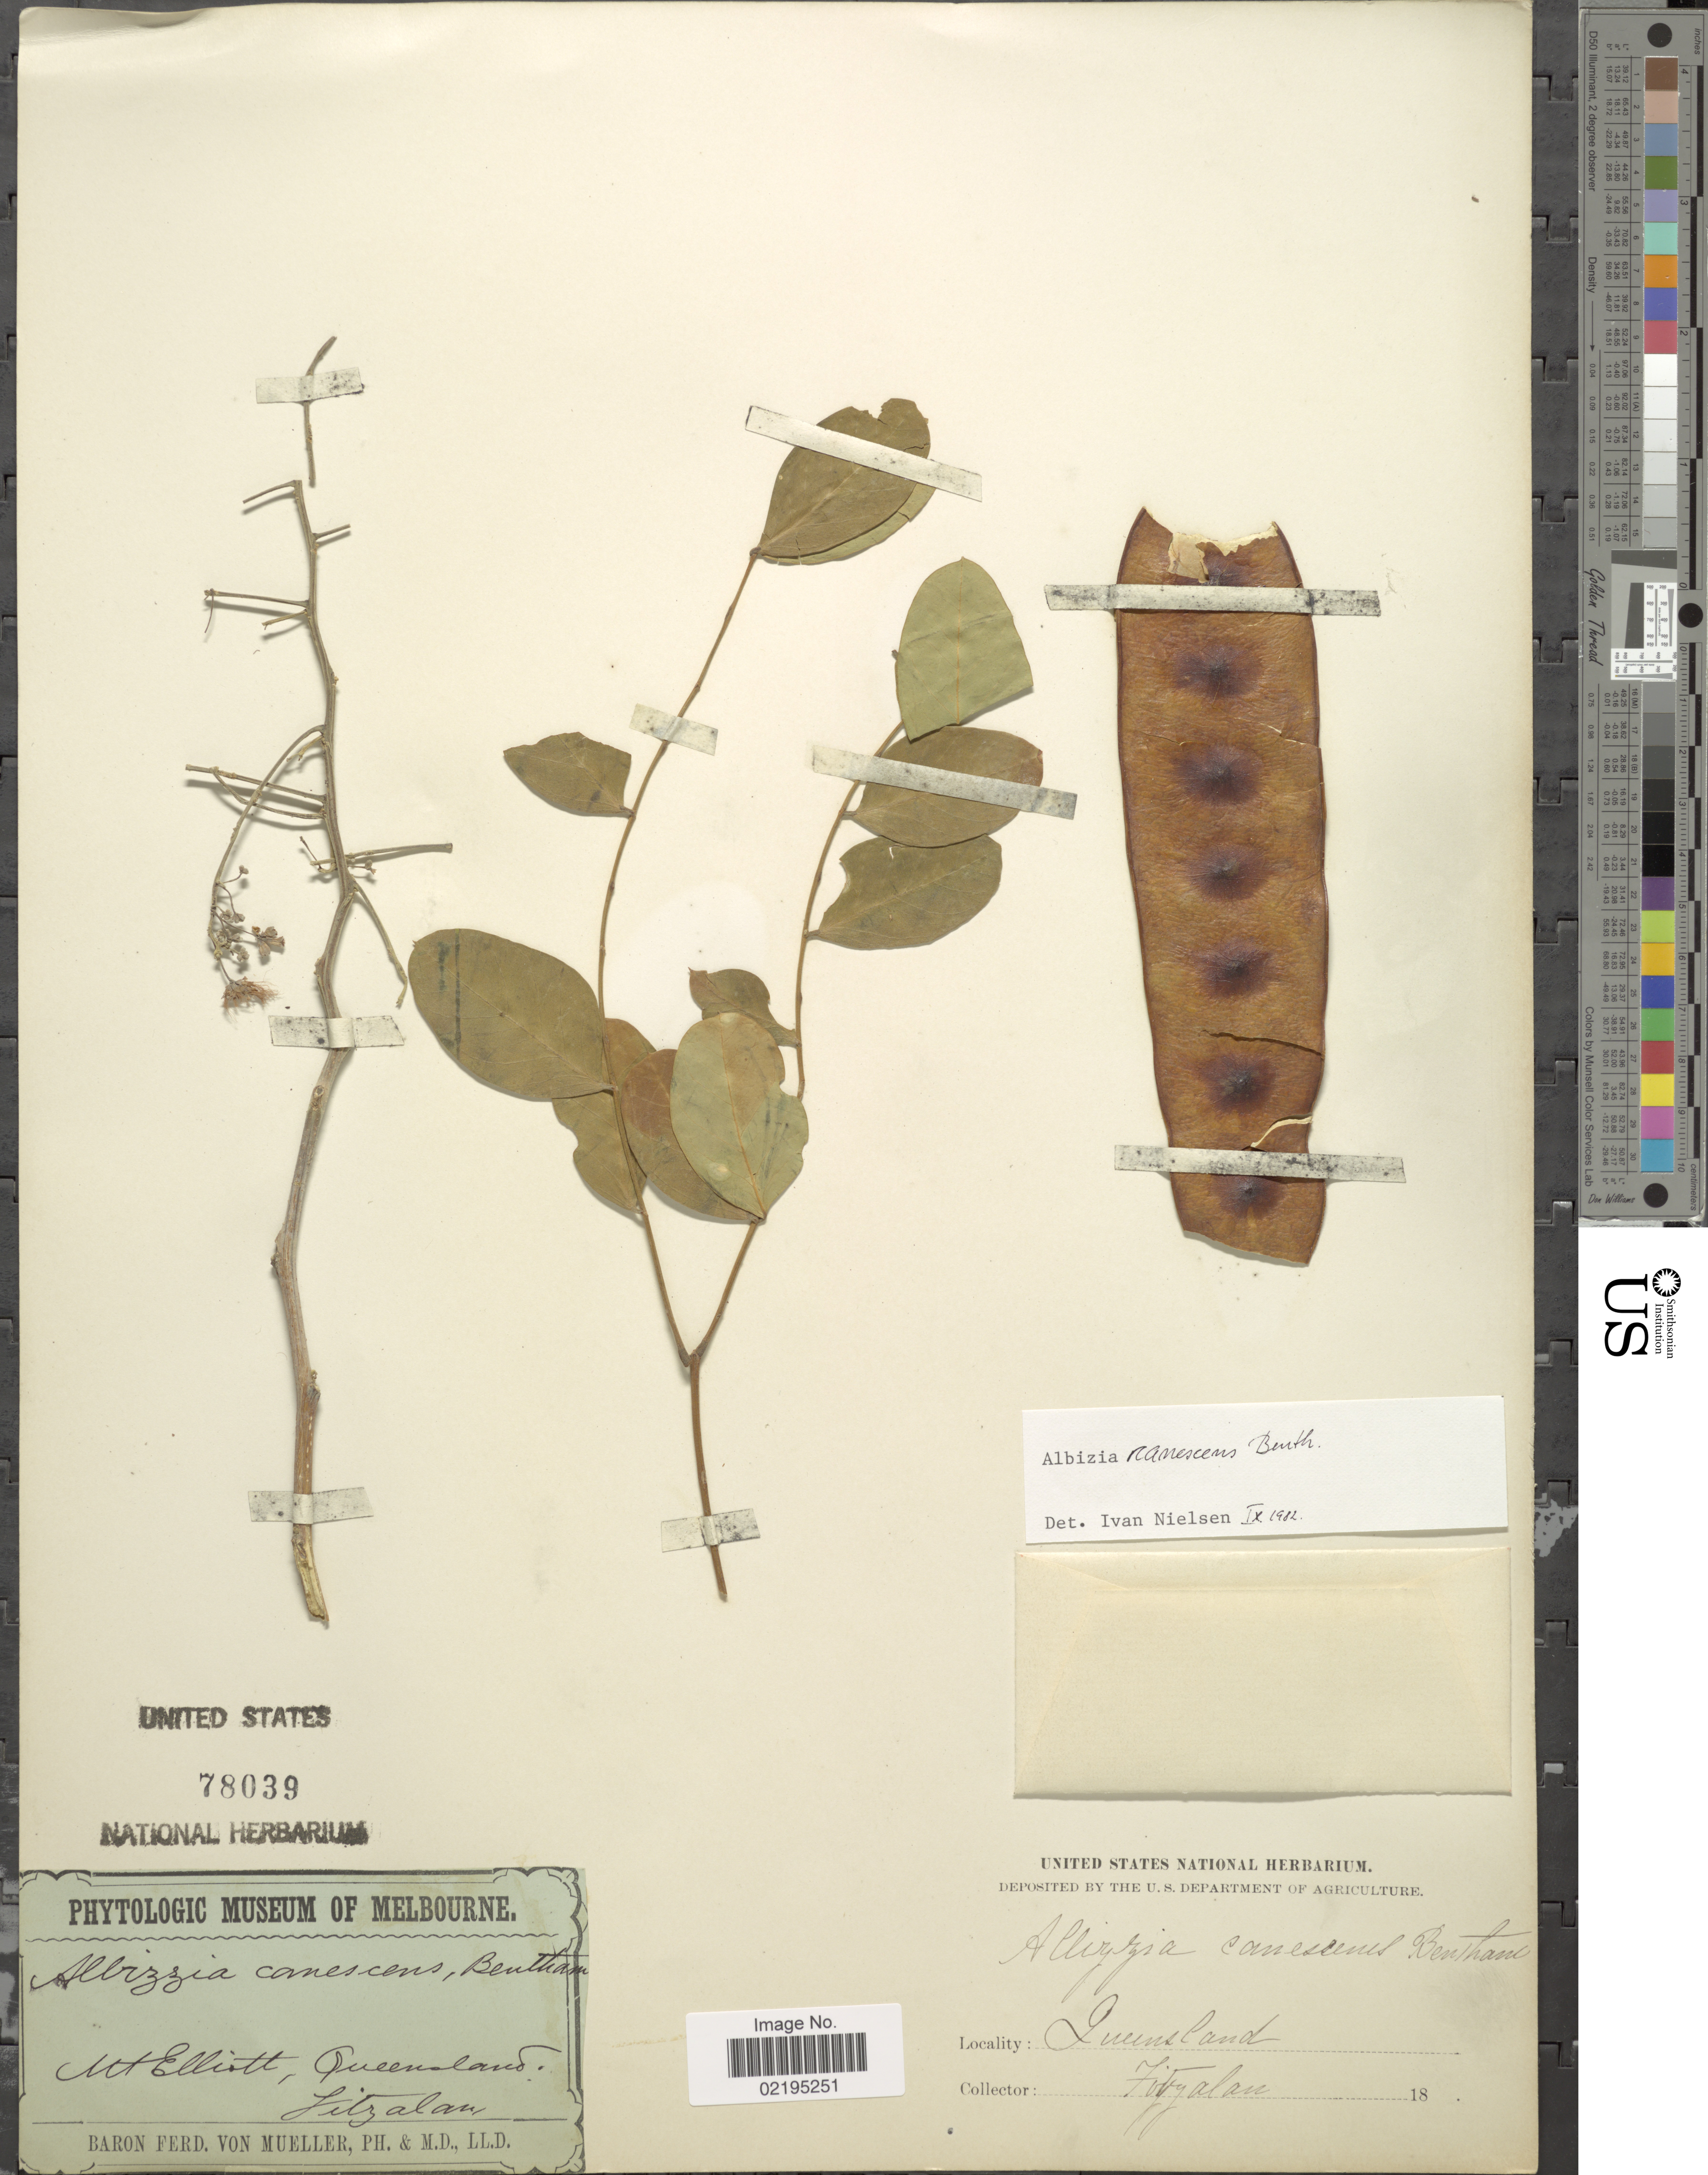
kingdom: Plantae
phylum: Tracheophyta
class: Magnoliopsida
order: Fabales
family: Fabaceae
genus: Albizia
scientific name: Albizia canescens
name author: Benth.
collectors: Fitzalan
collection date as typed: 18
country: Australia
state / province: Queensland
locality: Mt. Elliott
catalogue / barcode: US 78039